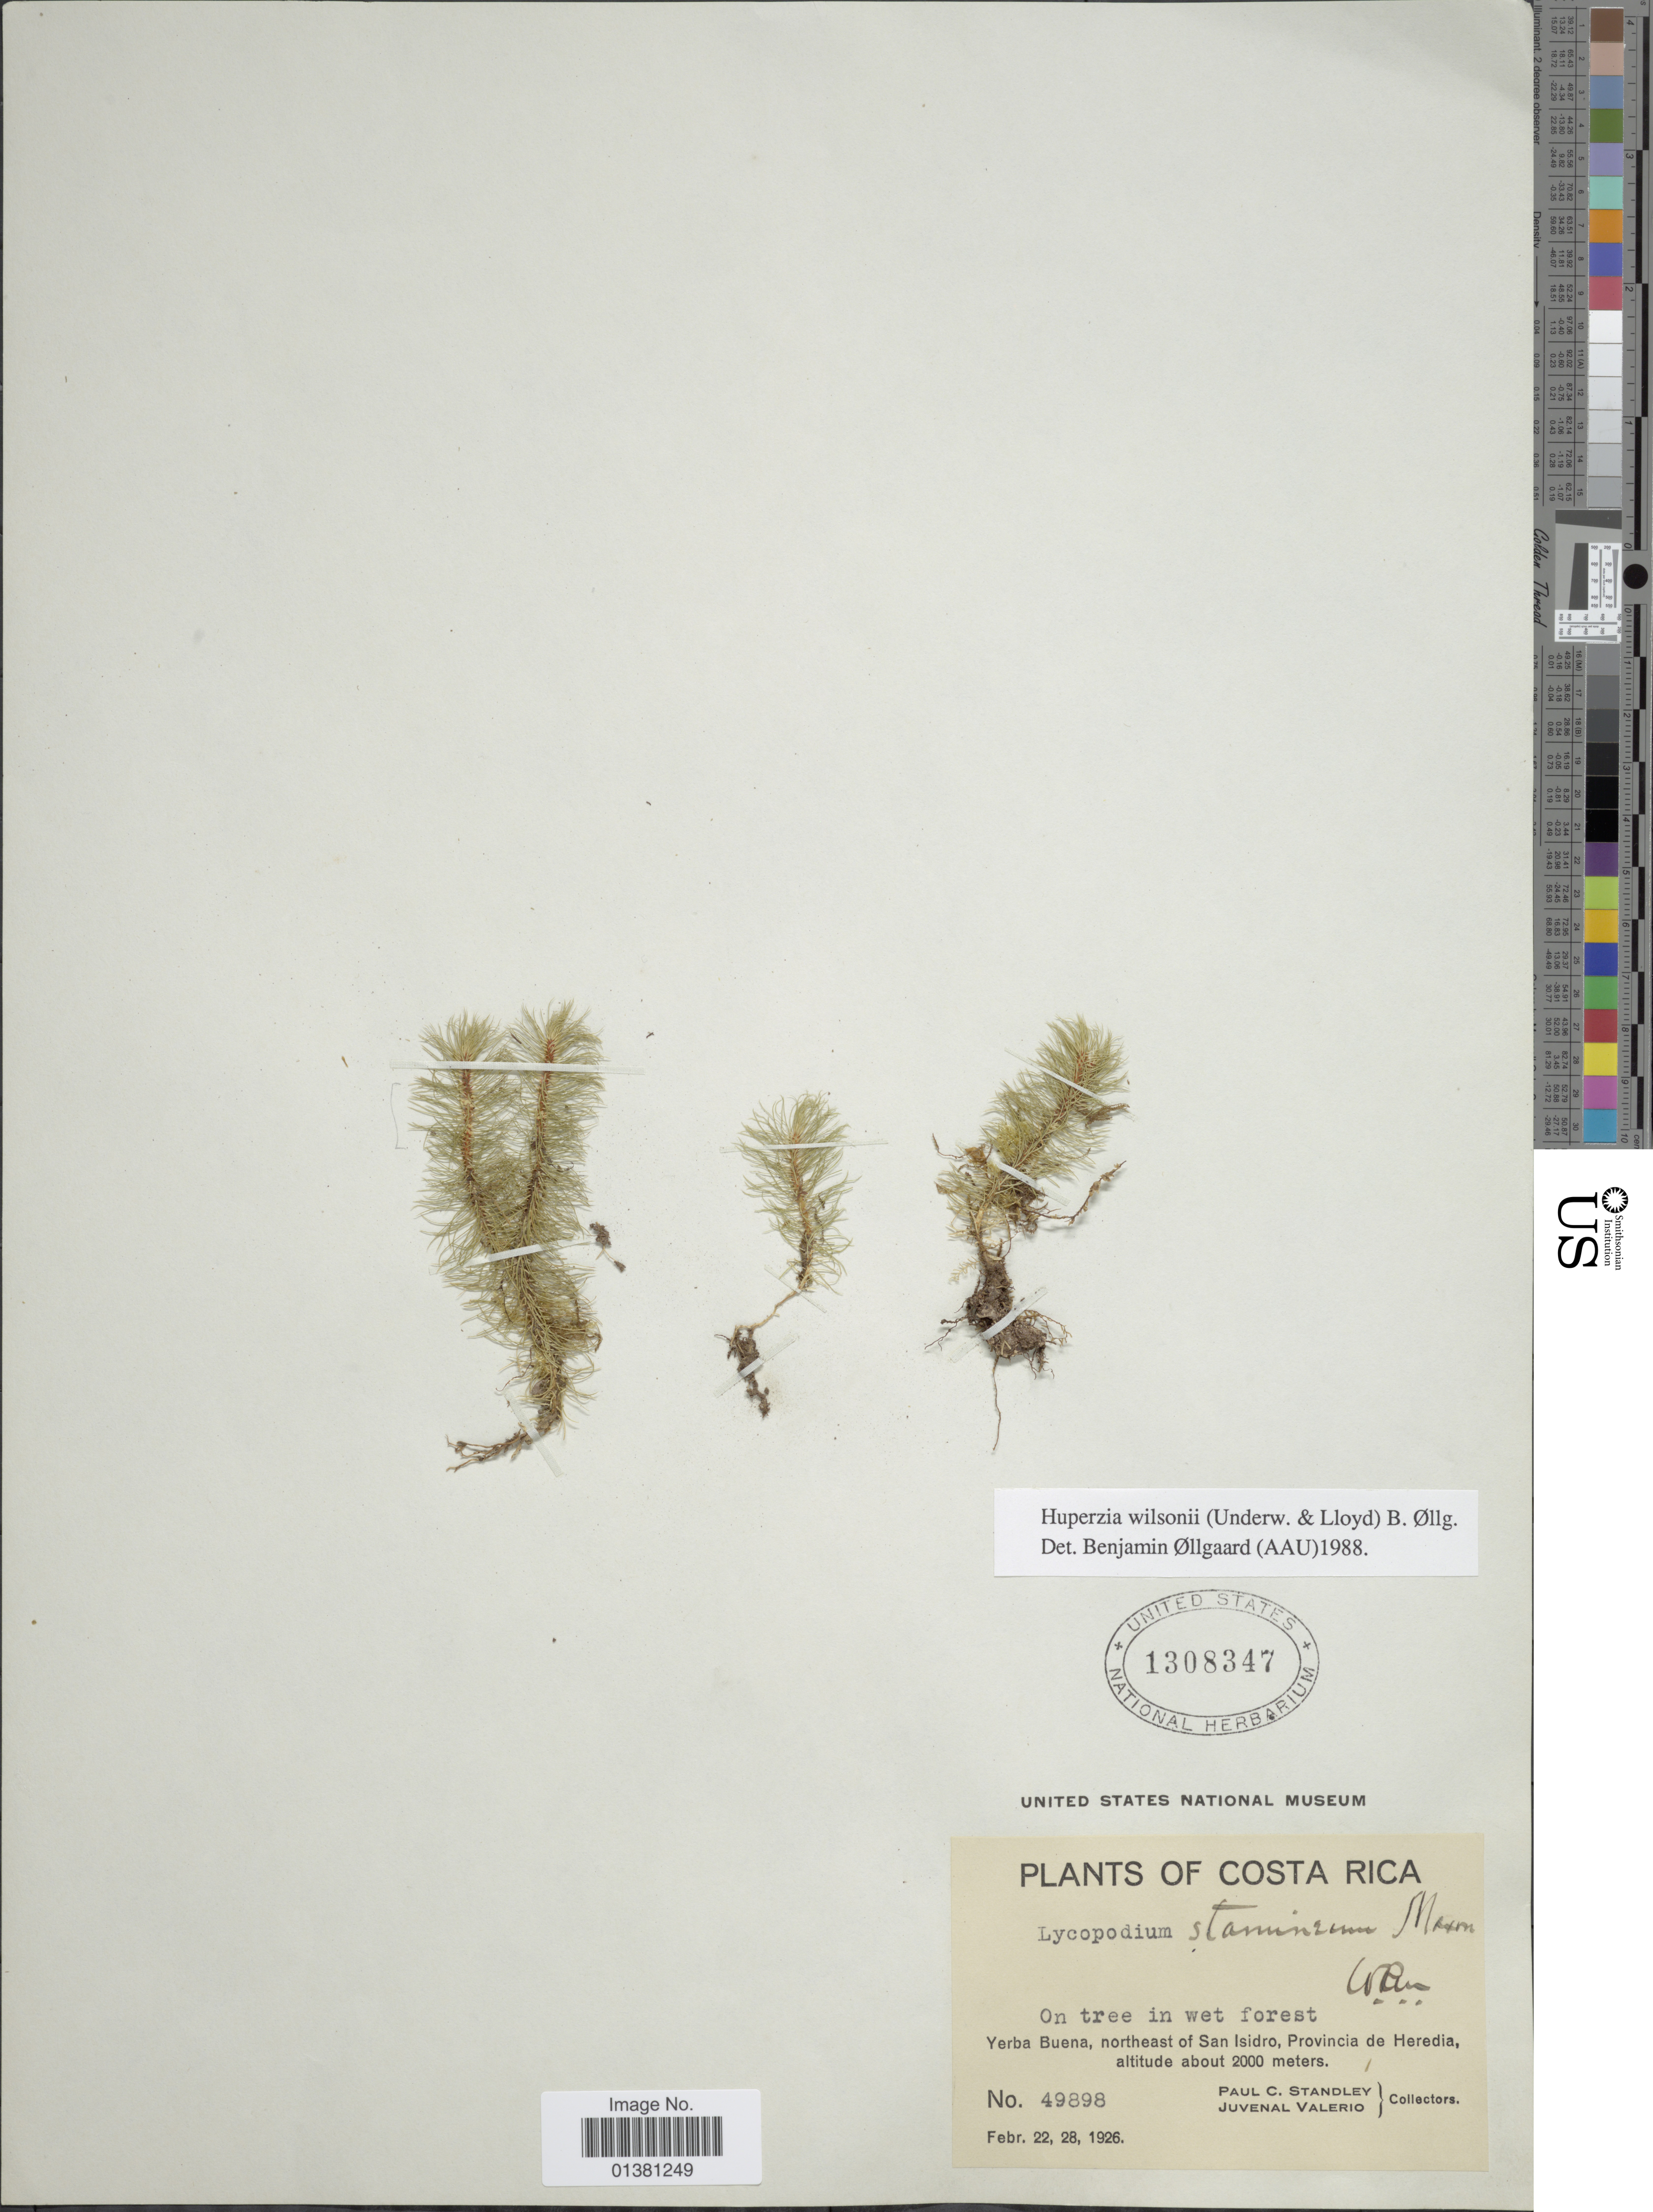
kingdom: Plantae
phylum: Tracheophyta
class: Lycopodiopsida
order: Lycopodiales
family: Lycopodiaceae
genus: Phlegmariurus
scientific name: Phlegmariurus wilsonii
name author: (Underw. & F.E. Lloyd) B. Øllg.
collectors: P. C. Standley & J. Valerio R.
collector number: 49898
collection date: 1926-02-22/1926-02-28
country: Costa Rica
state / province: Heredia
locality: Yerba Buena, northeast of San isidro, Provicia de Heredia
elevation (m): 2000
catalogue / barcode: US 1308347